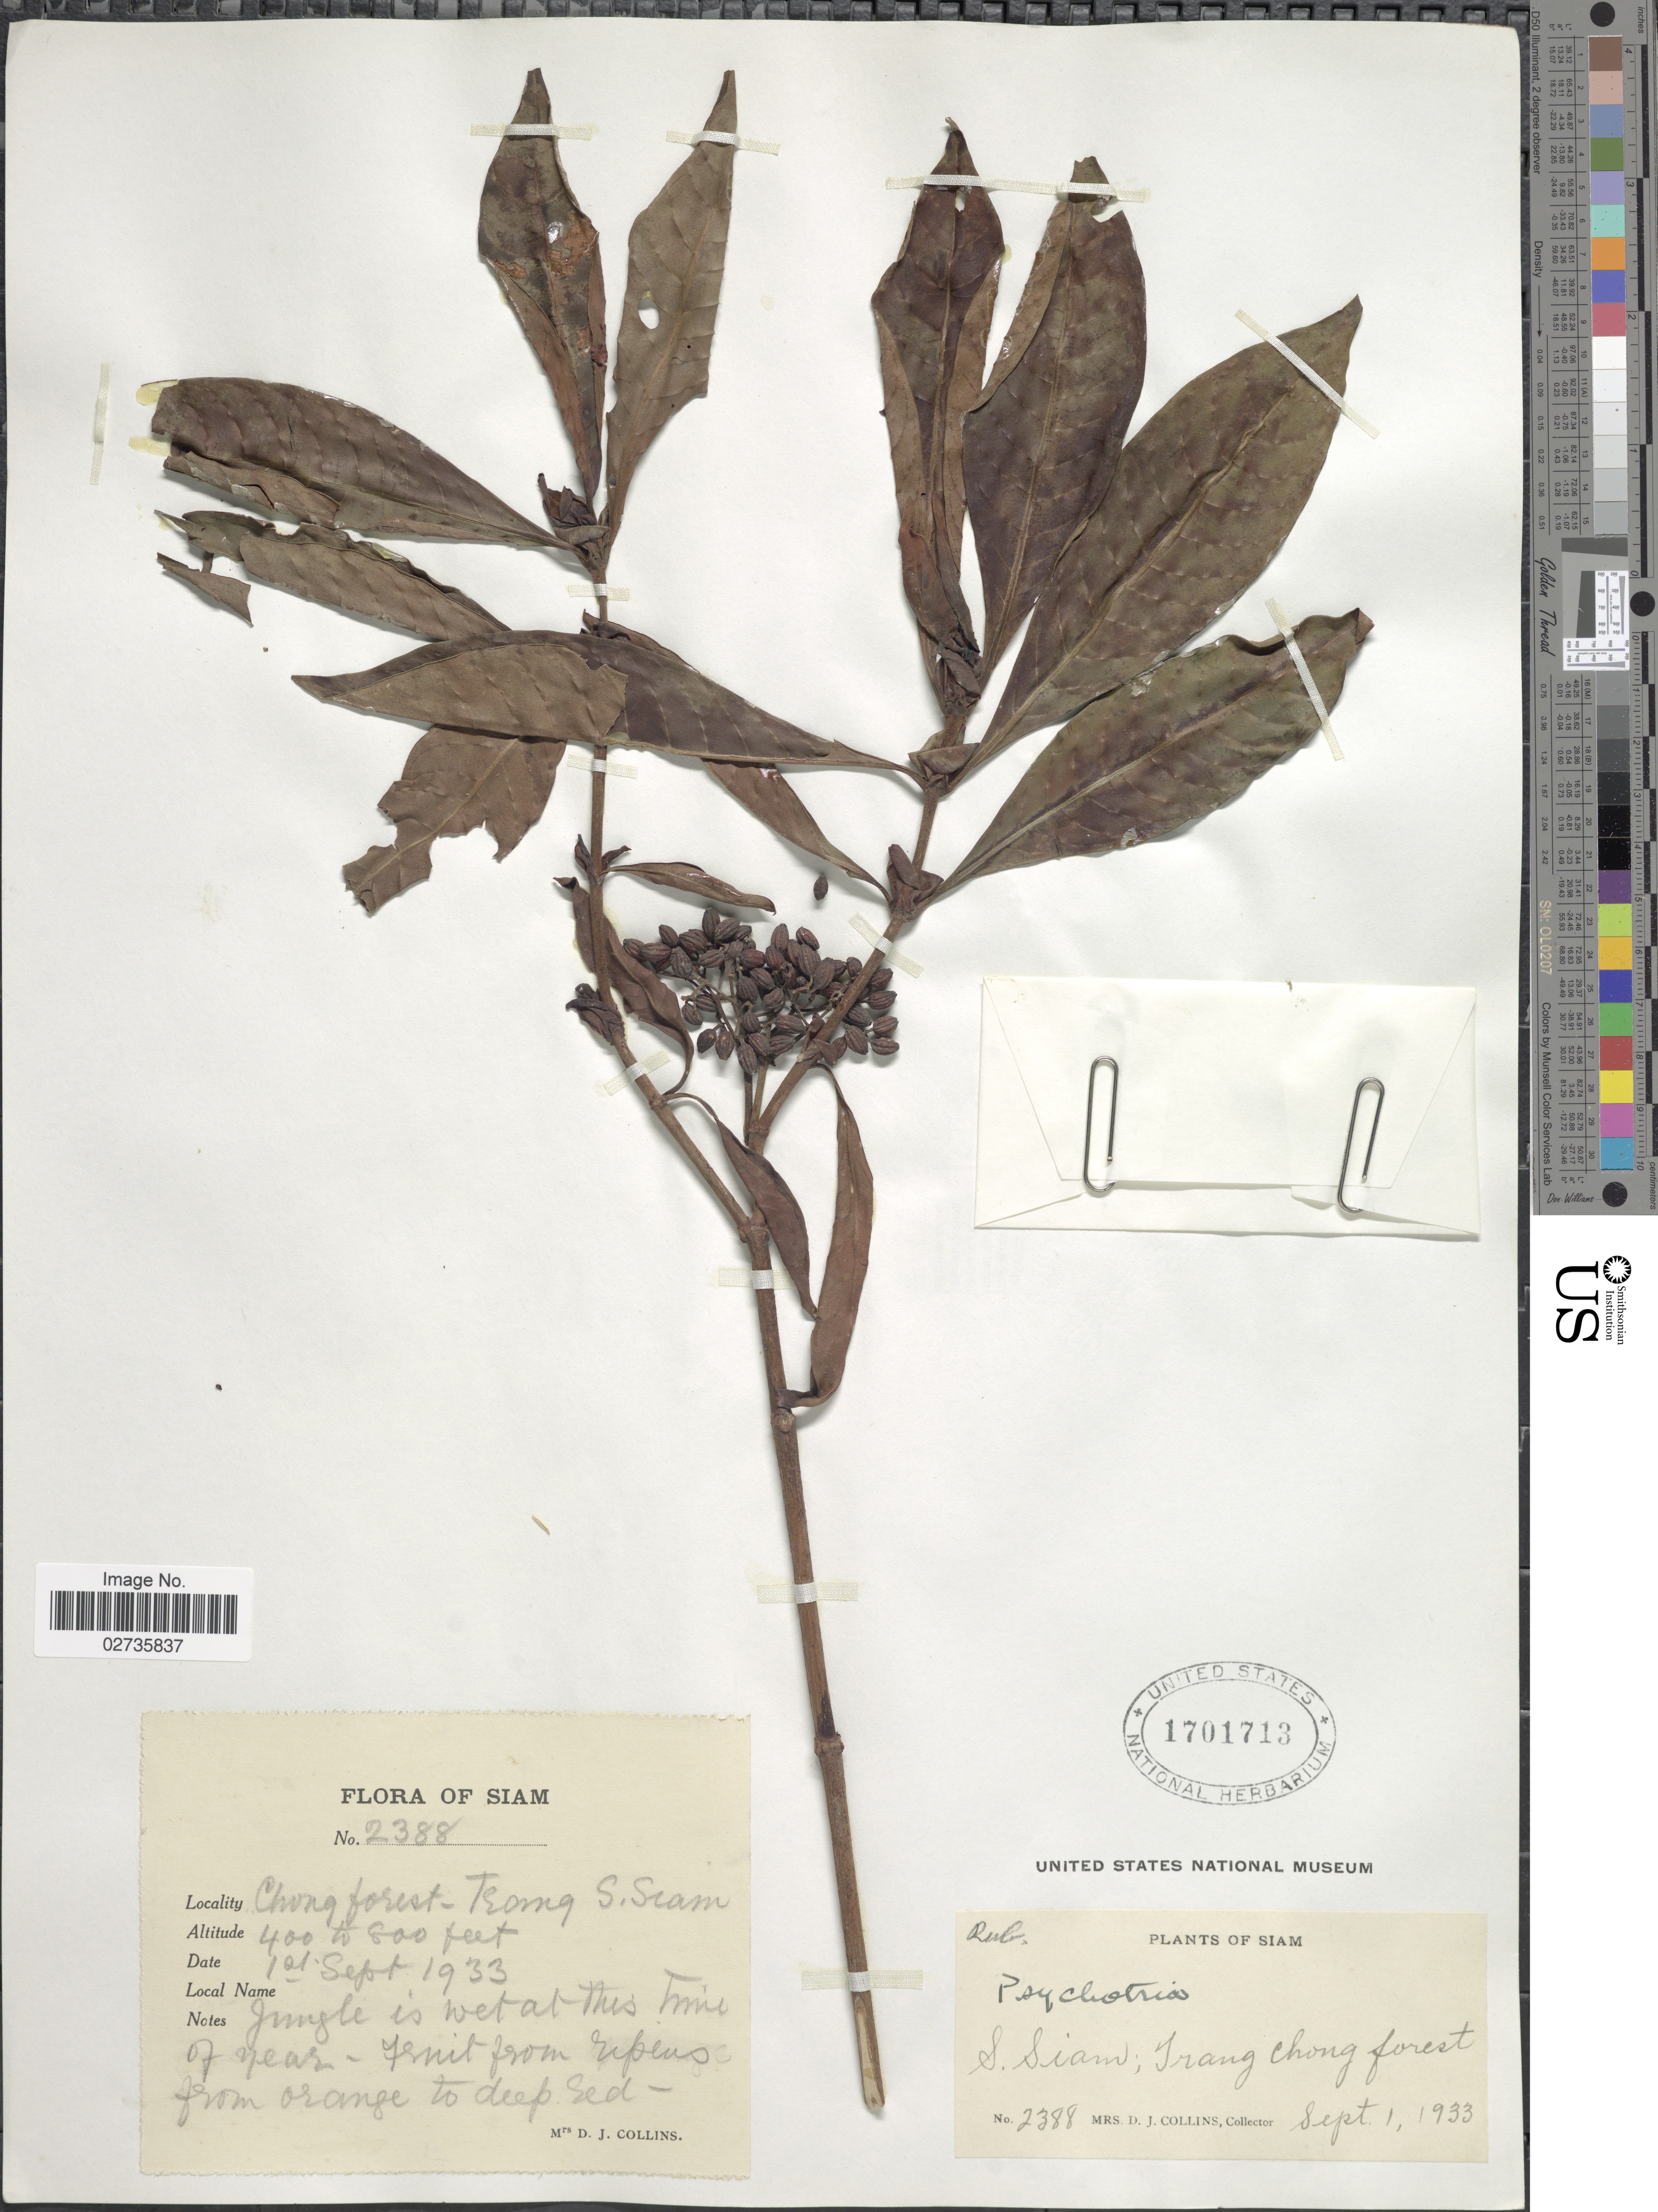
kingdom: Plantae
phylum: Tracheophyta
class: Magnoliopsida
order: Gentianales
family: Rubiaceae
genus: Psychotria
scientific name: Psychotria sp.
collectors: Mrs. D. J. Collins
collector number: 2388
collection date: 1933-09-01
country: Thailand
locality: Siam, Chong forest - Teong, S. Siam, Trang Chong forest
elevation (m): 122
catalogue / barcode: US 1701713